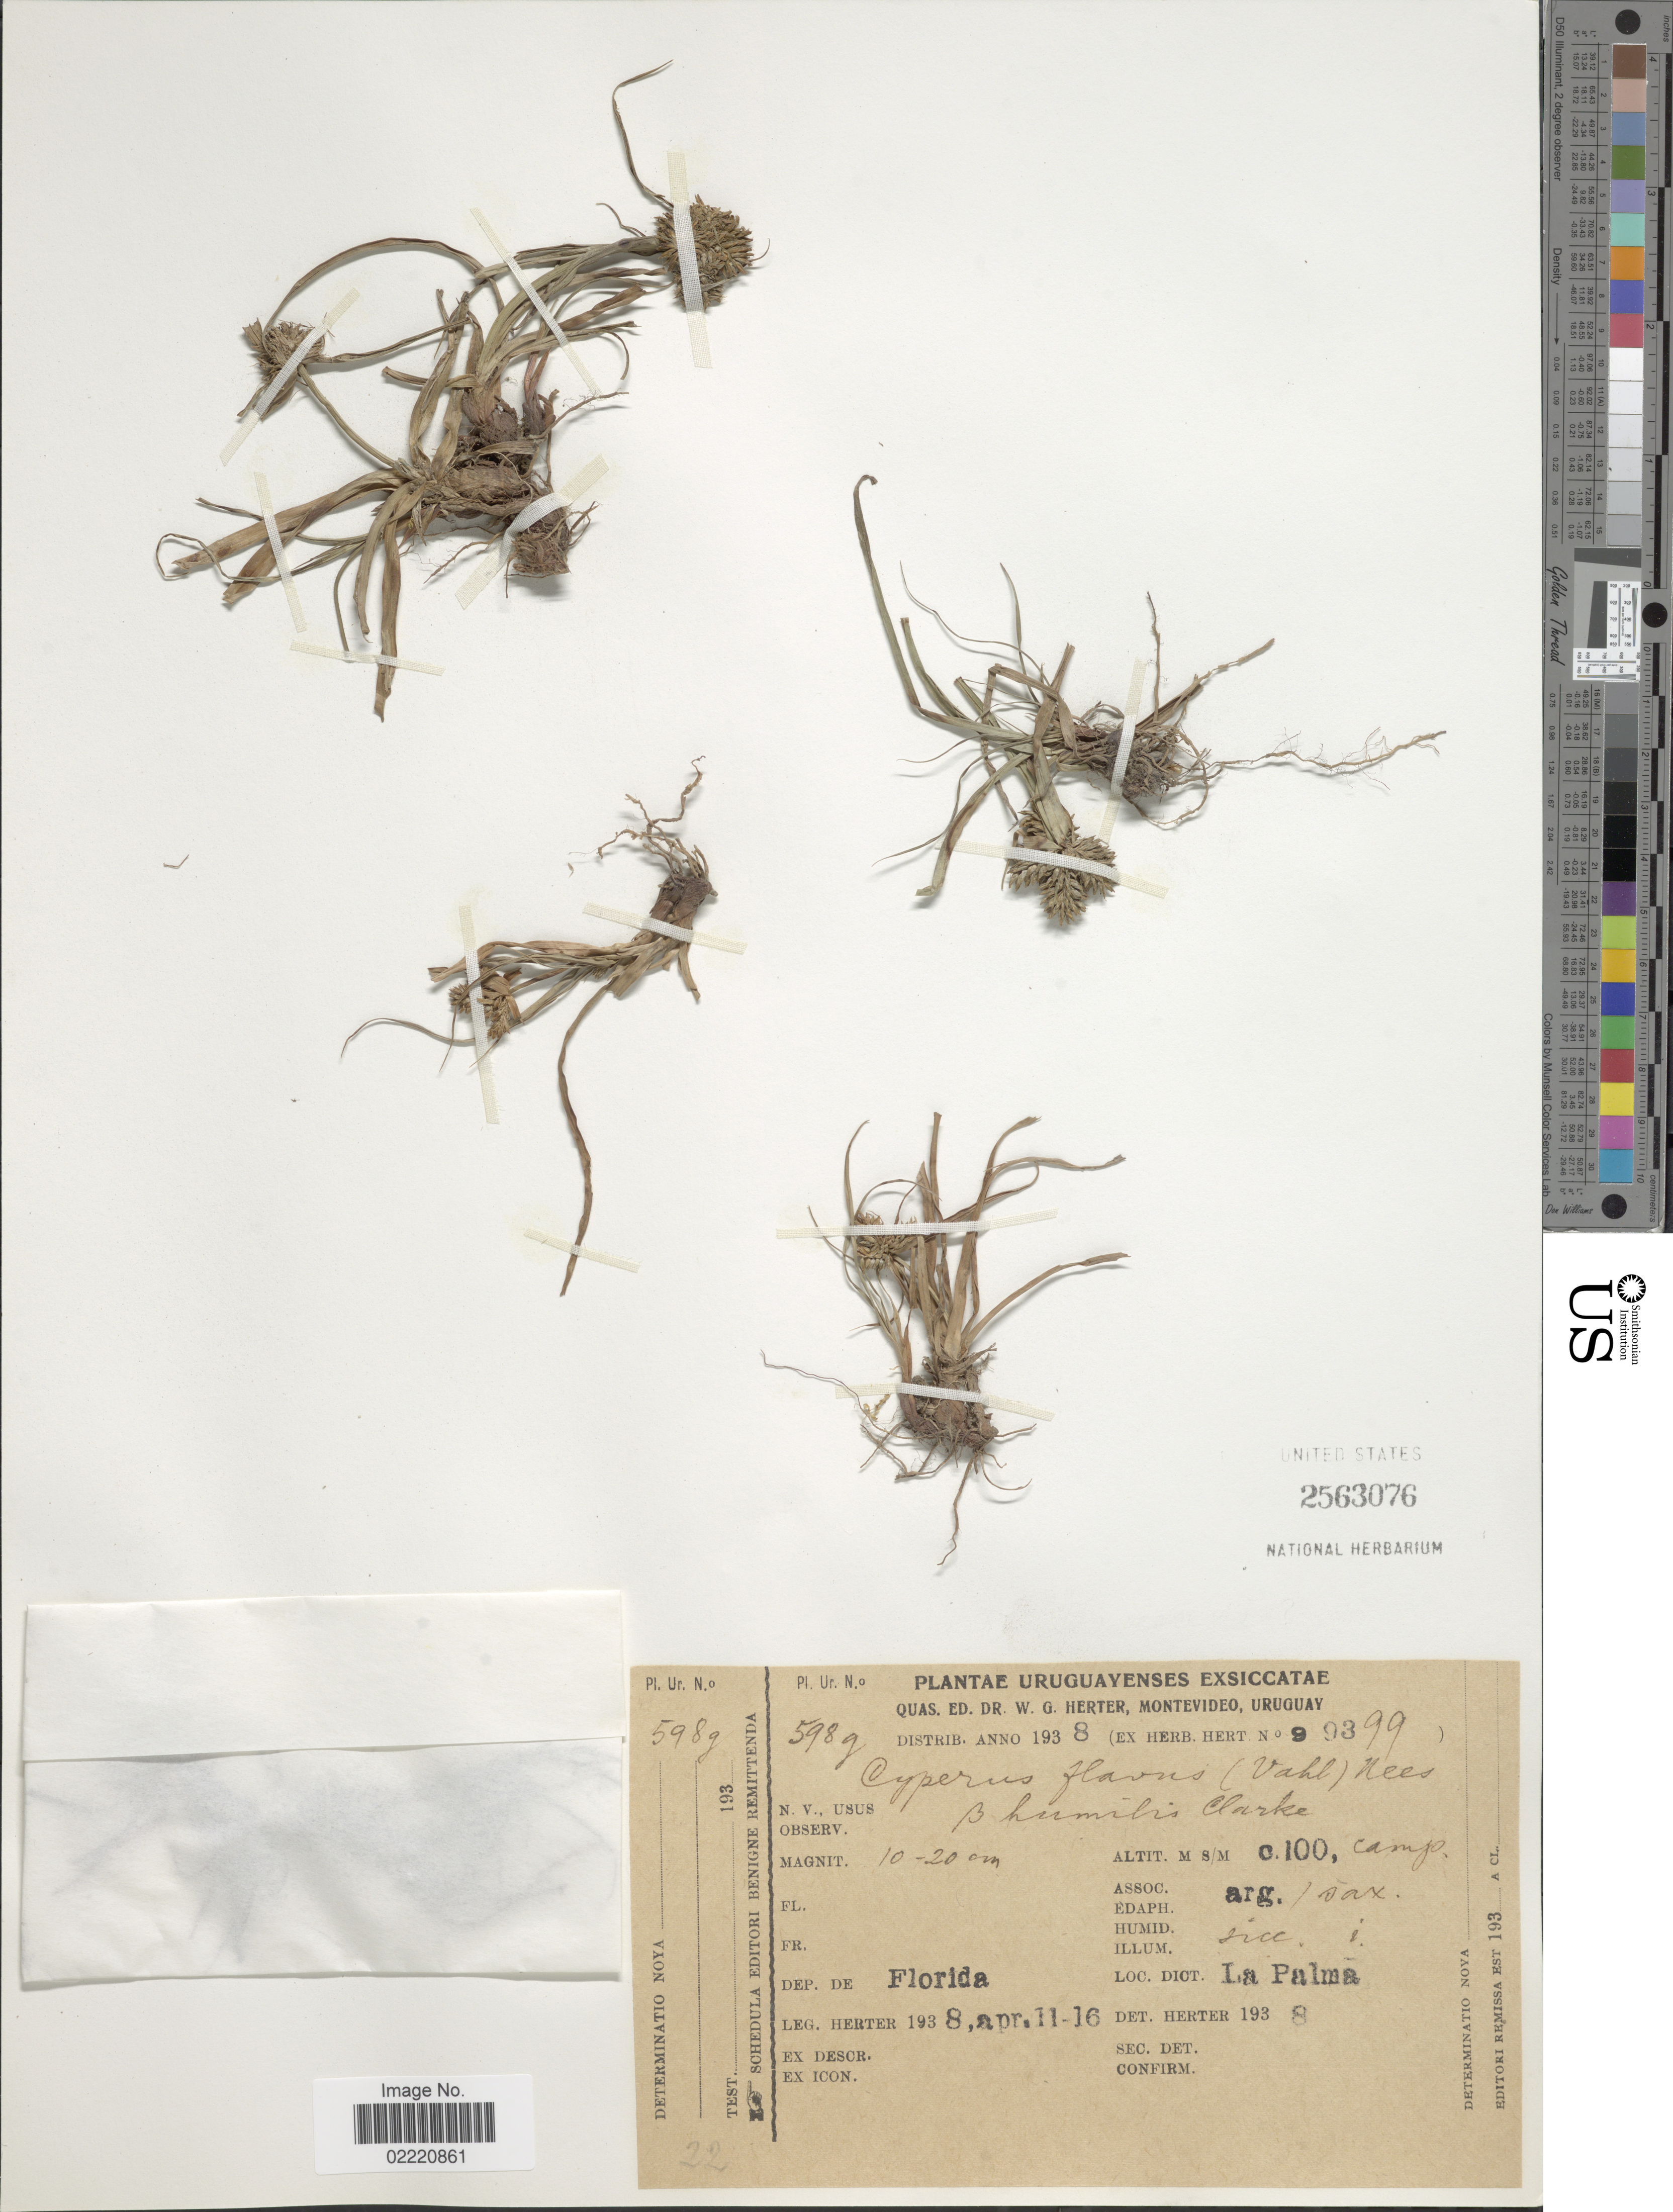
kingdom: Plantae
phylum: Tracheophyta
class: Liliopsida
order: Poales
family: Cyperaceae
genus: Cyperus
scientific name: Cyperus aggregatus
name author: (Willd.) Endl.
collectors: W. G. Herter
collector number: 99399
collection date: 1938-04-11/1938-04-16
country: Uruguay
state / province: Florida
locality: Dict. La Palma, Uruguayenses.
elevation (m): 100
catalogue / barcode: US 2563076